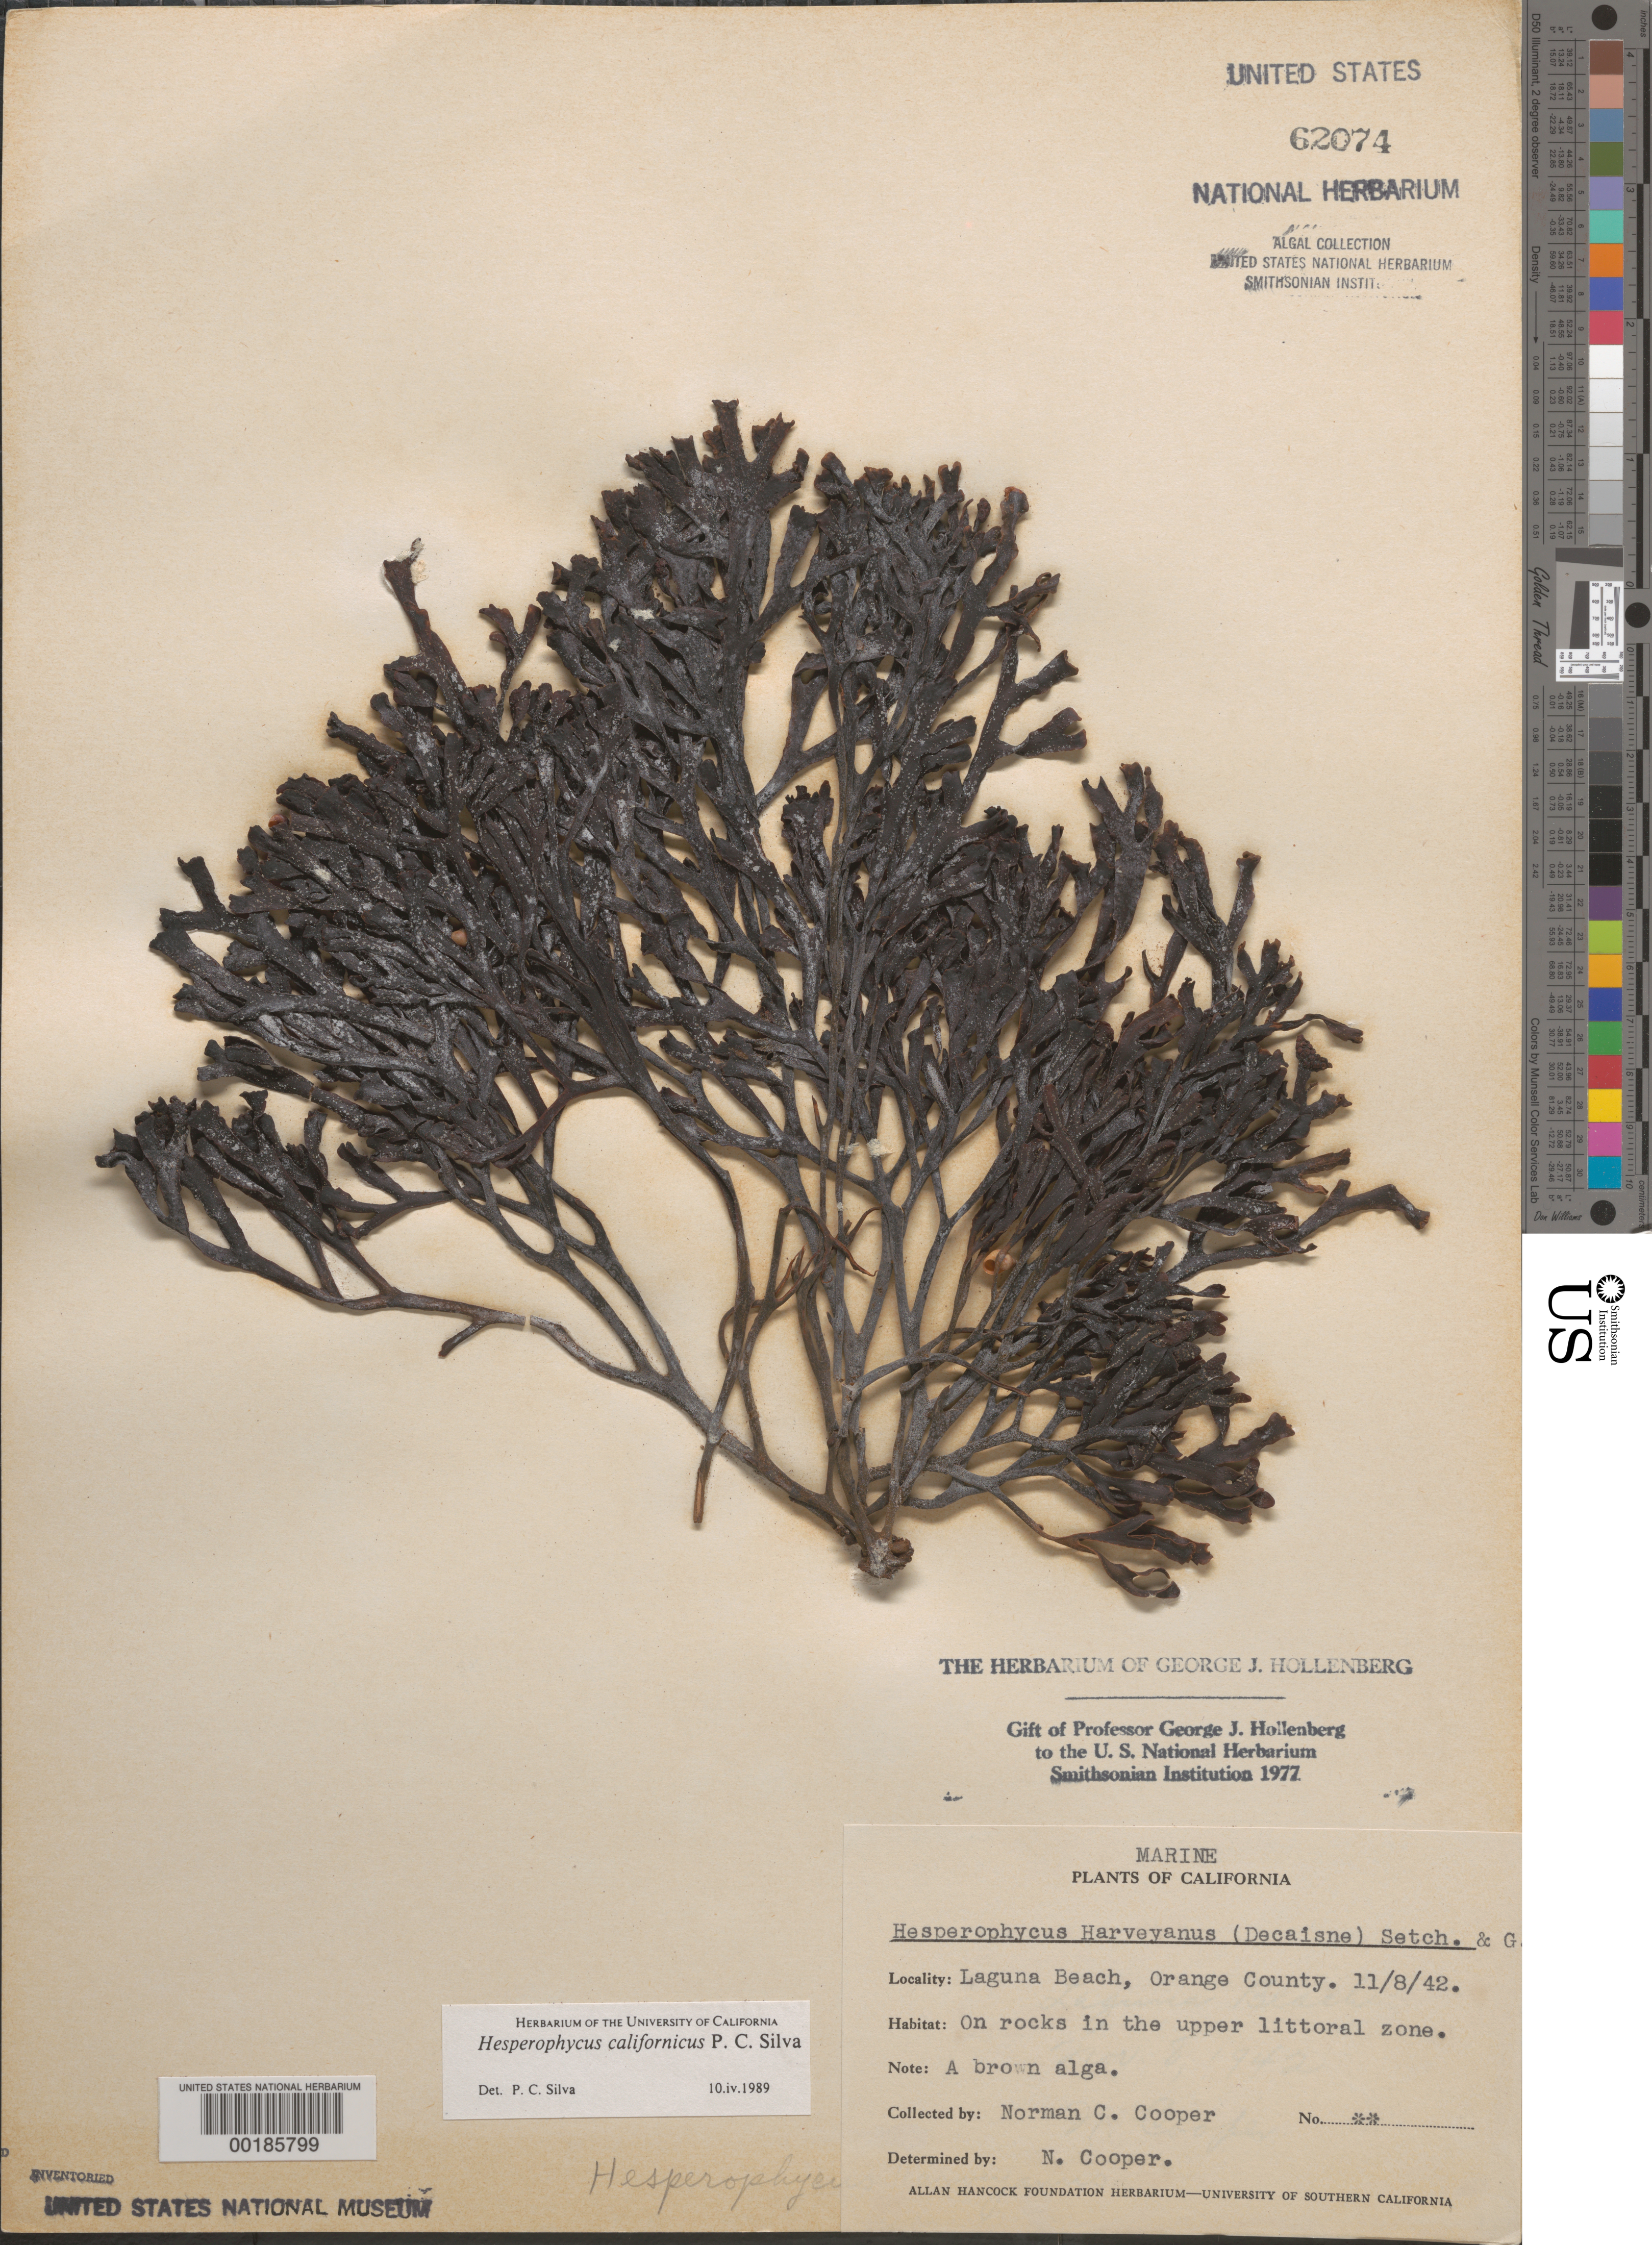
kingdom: Chromista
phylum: Ochrophyta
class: Phaeophyceae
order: Fucales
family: Fucaceae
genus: Hesperophycus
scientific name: Hesperophycus californicus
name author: P.C. Silva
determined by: Silva, P. C.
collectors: N. Cooper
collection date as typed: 08 Nov 1942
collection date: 1942-11-08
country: United States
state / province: California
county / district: Orange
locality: Laguna Beach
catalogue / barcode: US 62074